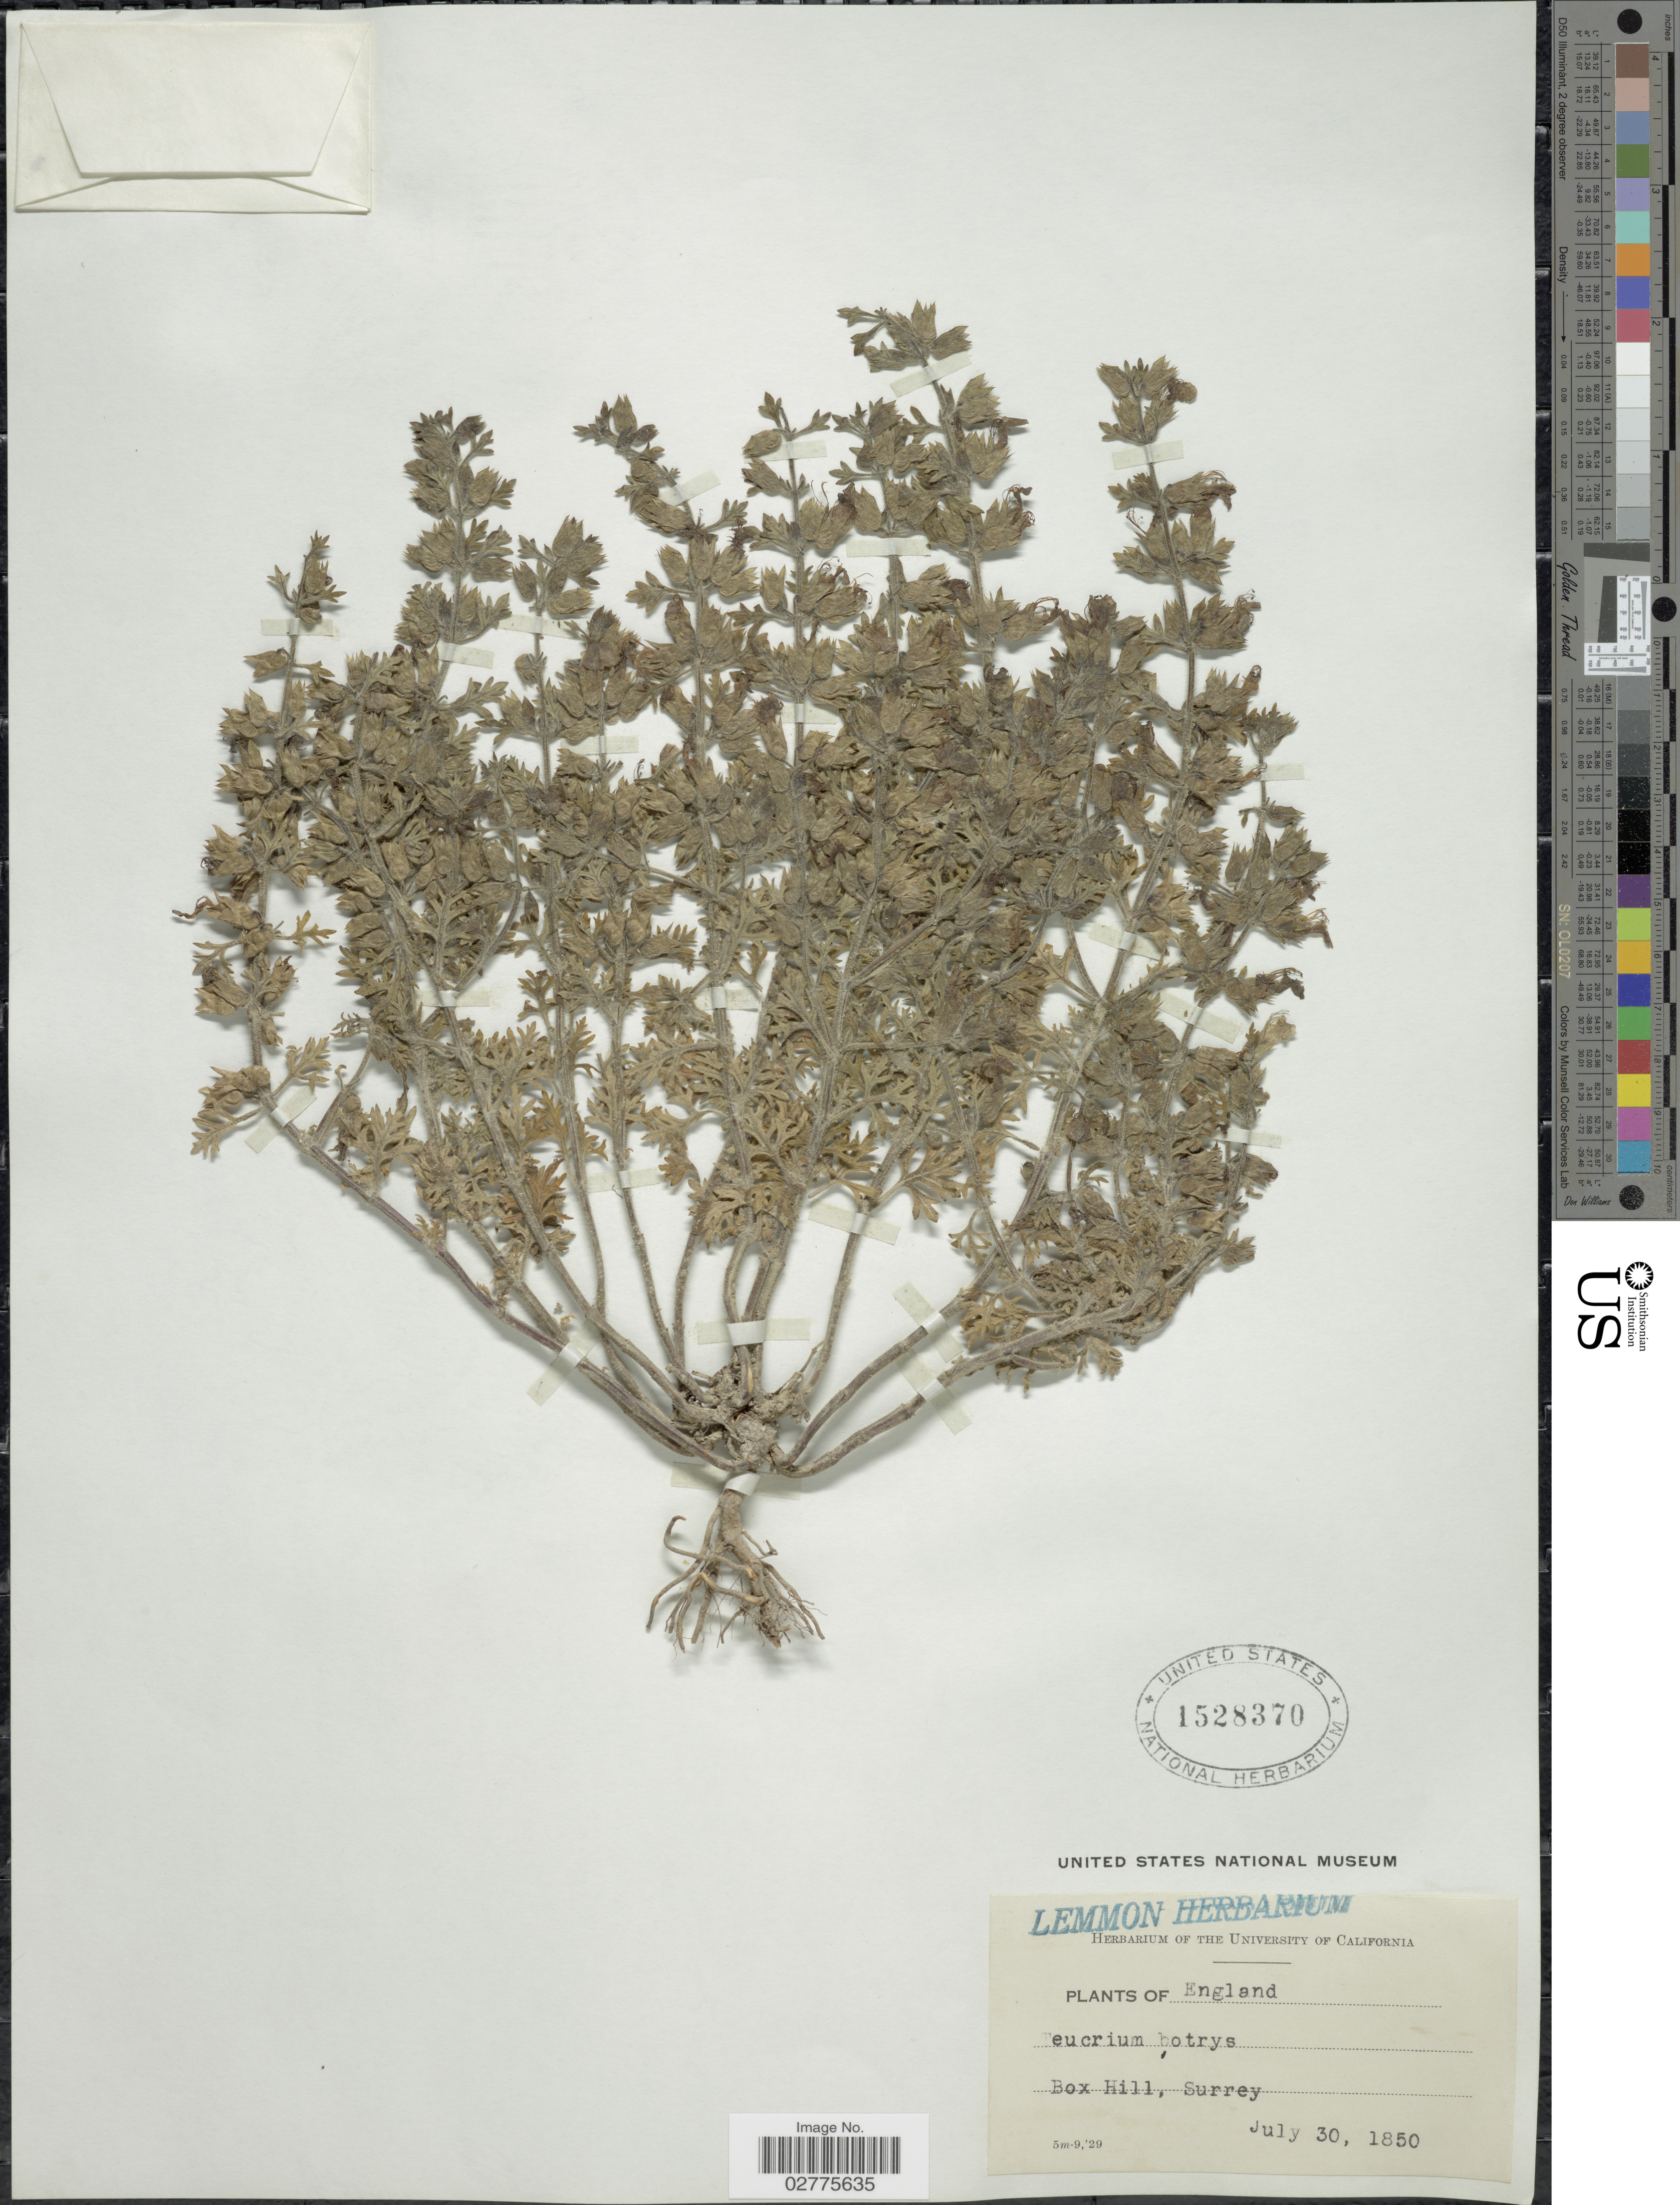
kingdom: Plantae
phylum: Tracheophyta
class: Magnoliopsida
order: Lamiales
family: Lamiaceae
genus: Teucrium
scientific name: Teucrium botrys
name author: L.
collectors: ex herb. Lemmon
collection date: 1850-07-30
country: United Kingdom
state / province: England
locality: Box Hill, Surrey.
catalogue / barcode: US 1528370